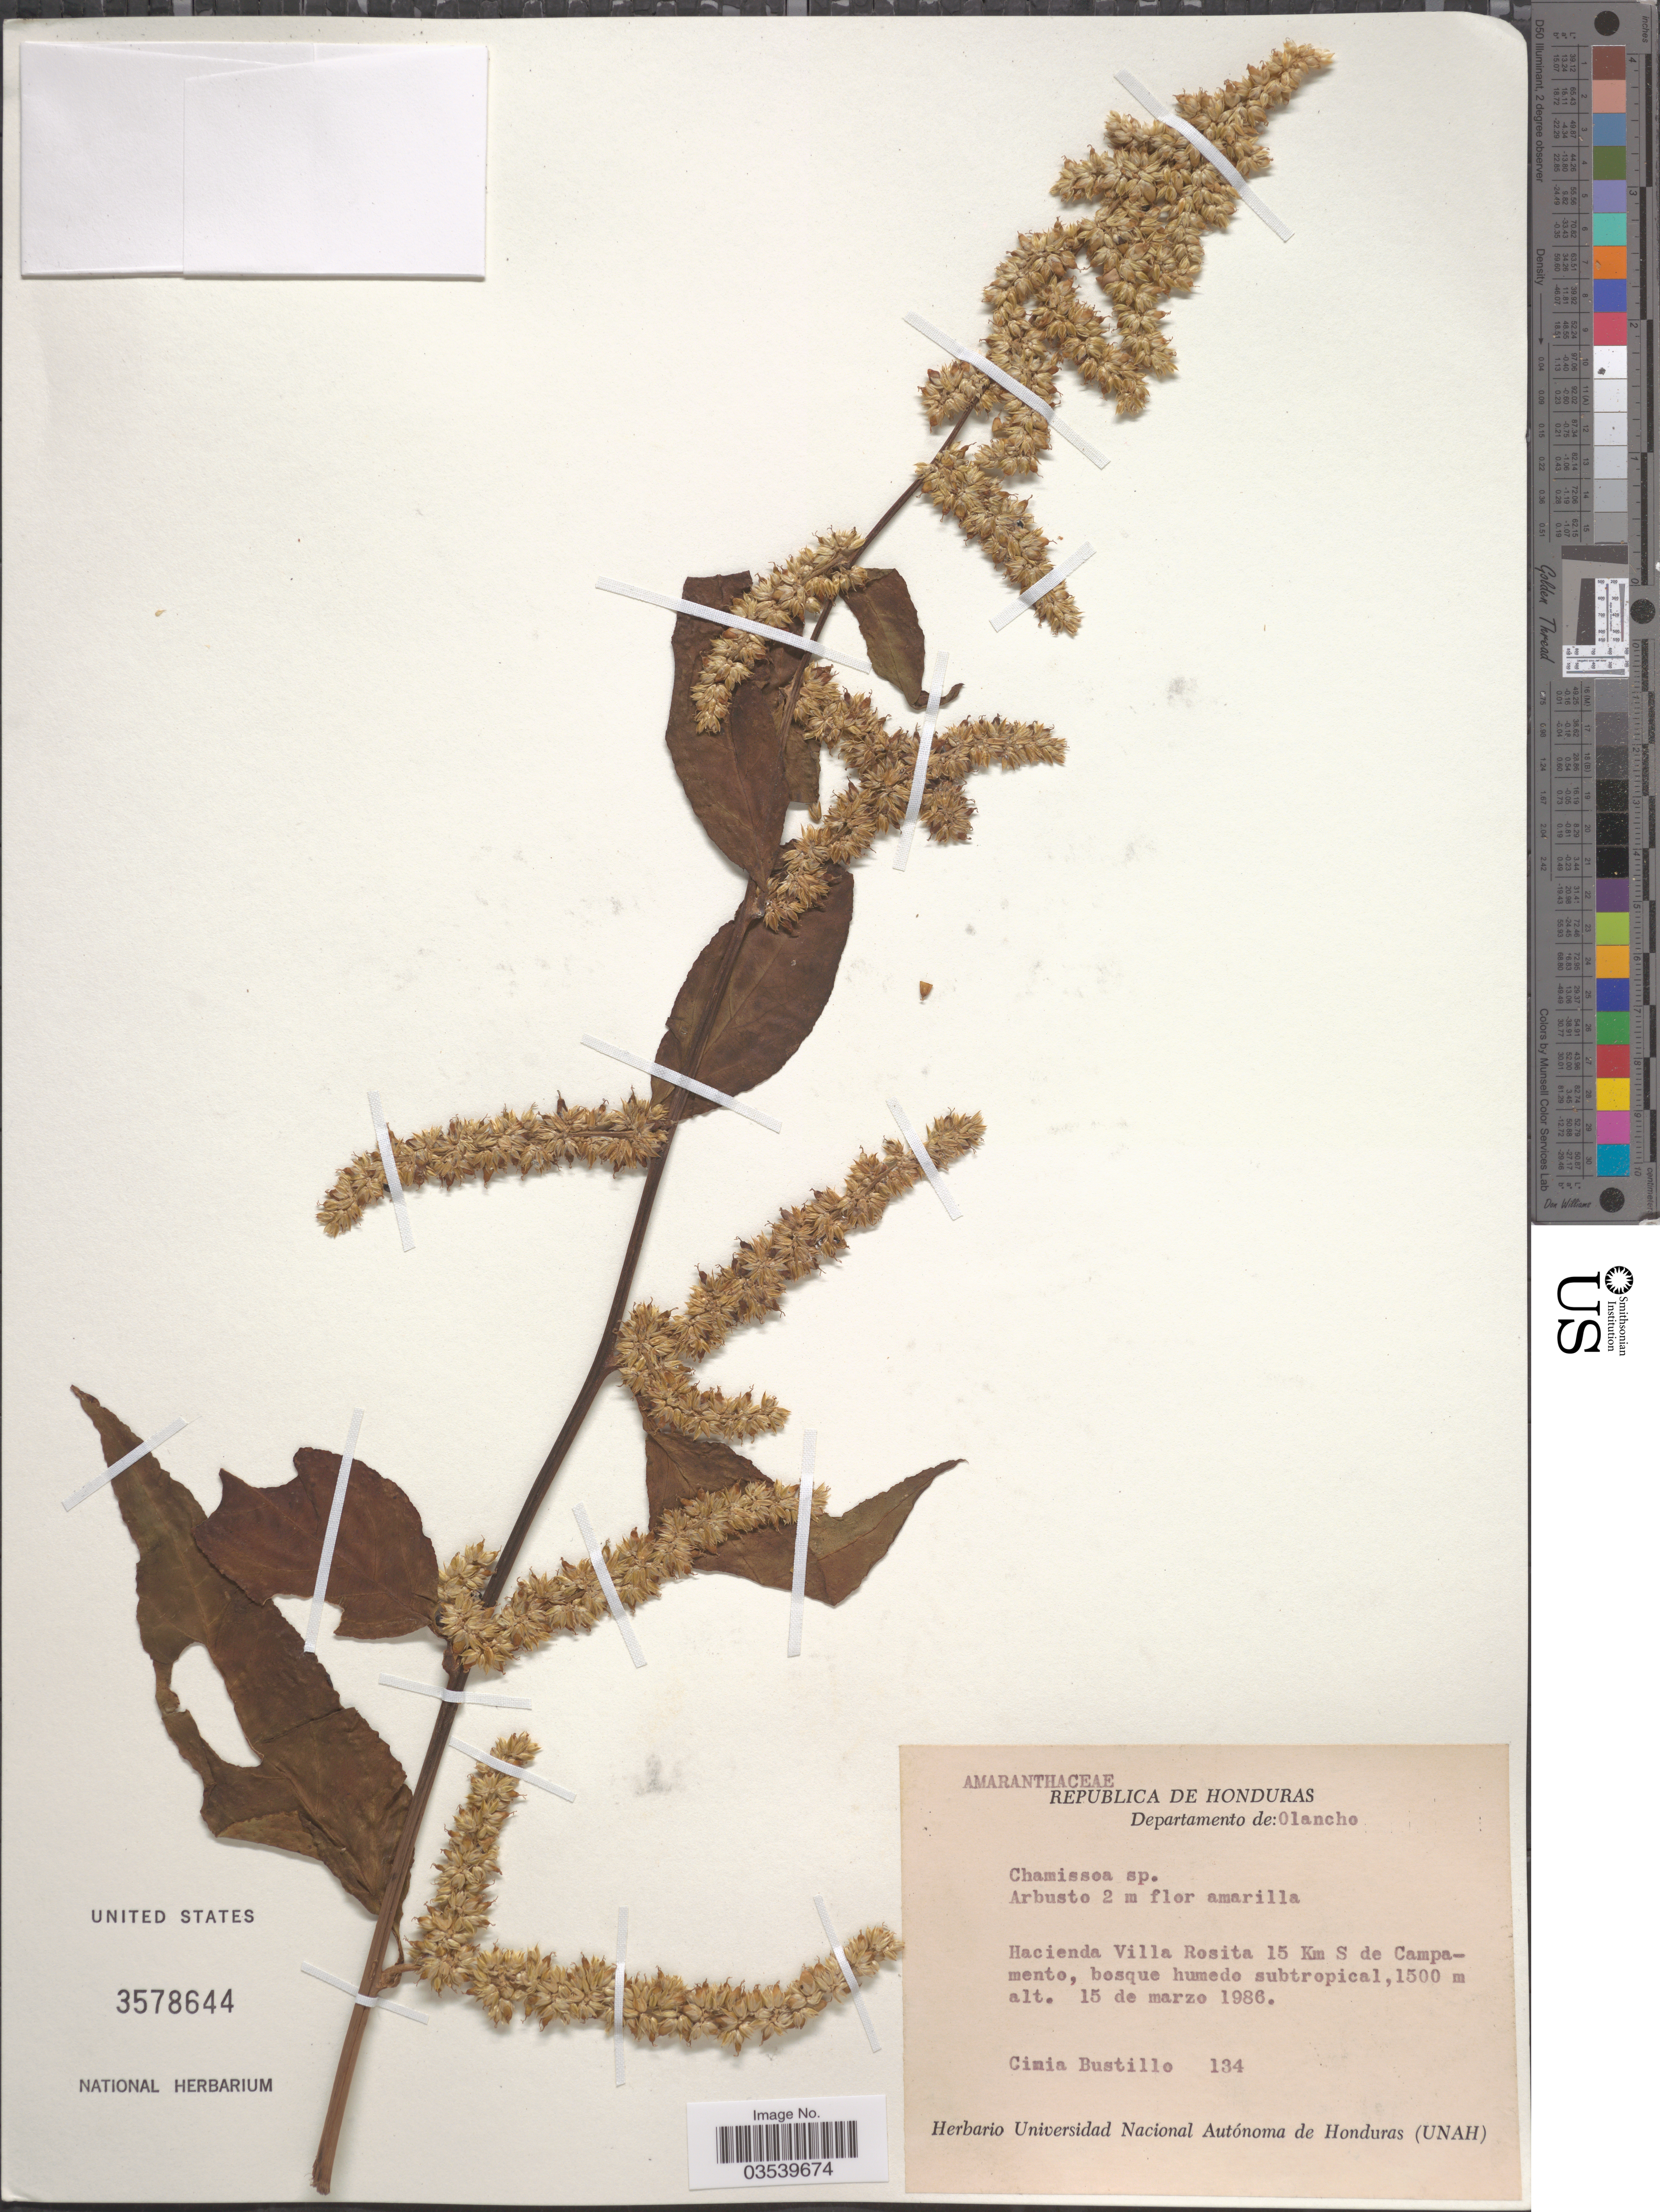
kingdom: Plantae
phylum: Tracheophyta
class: Magnoliopsida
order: Caryophyllales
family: Amaranthaceae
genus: Chamissoa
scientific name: Chamissoa sp.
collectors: C. Bustillo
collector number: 134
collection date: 1986-03-15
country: Honduras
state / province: Olancho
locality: Departamento de: Olancho. Hacienda Villa Rosita 15 Km S de Campamento, bosque humedo subtropical.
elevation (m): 1500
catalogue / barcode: US 3578644